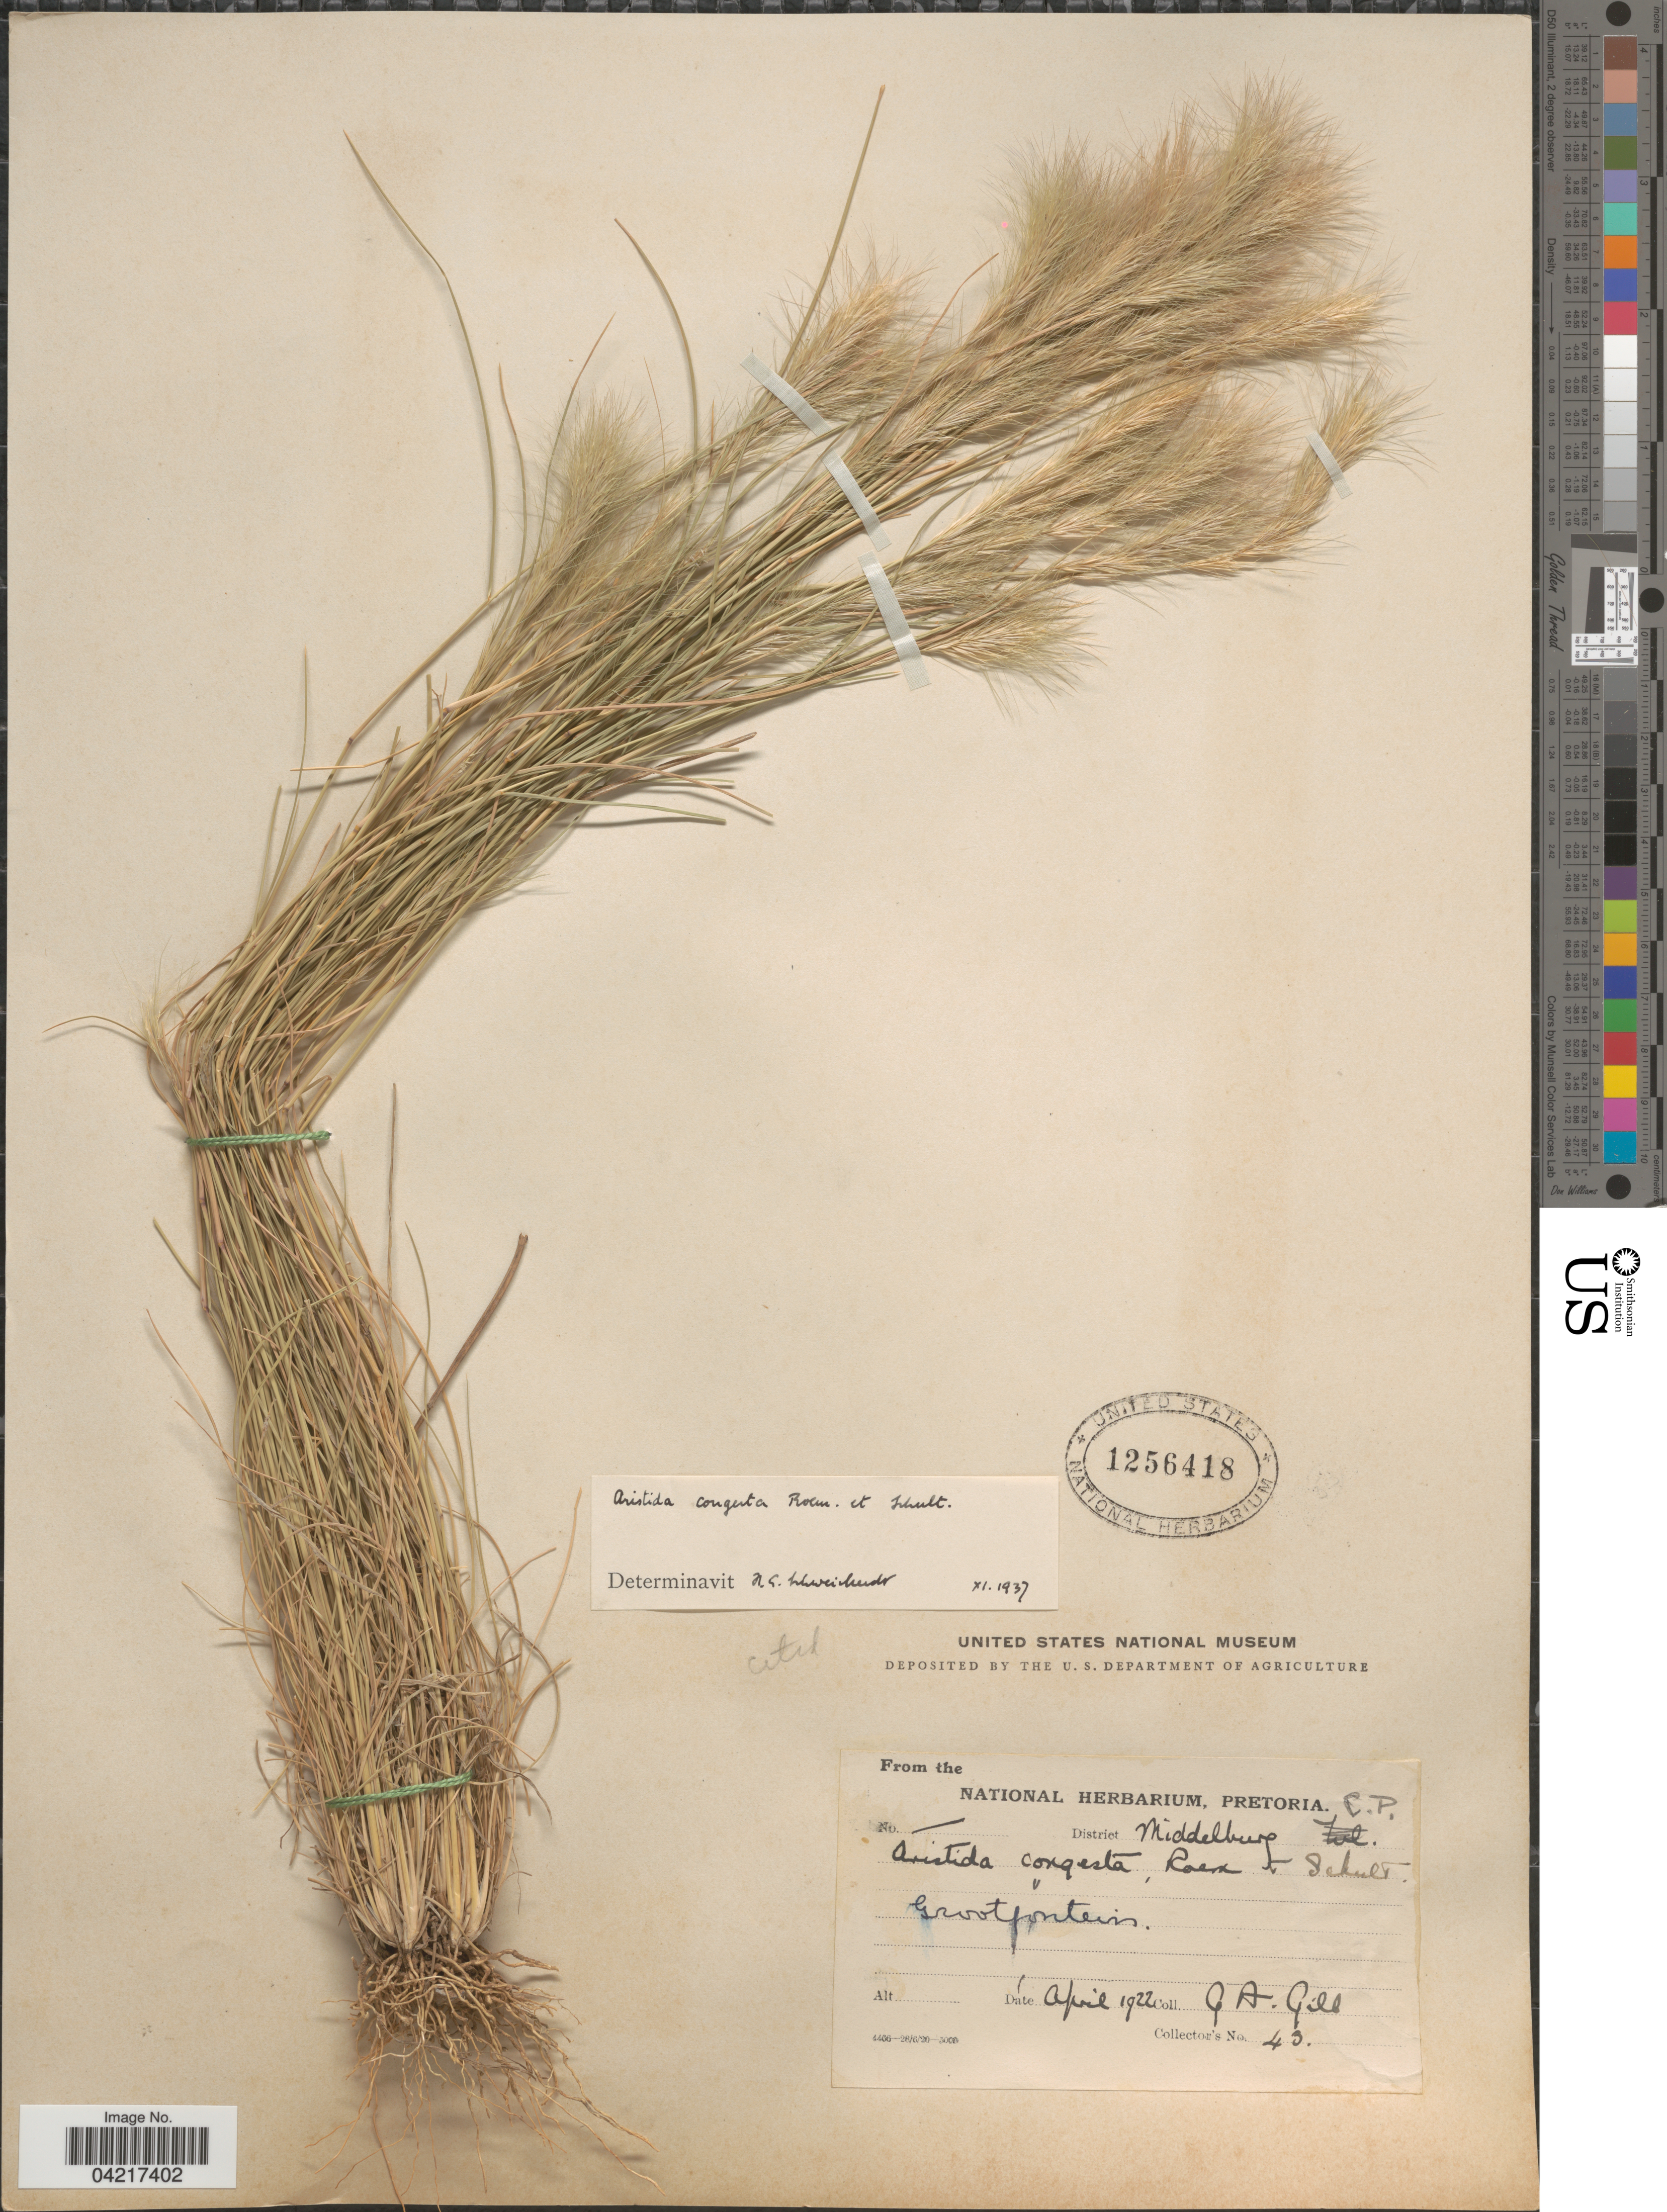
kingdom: Plantae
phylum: Tracheophyta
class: Liliopsida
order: Poales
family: Poaceae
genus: Aristida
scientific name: Aristida congesta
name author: Roem. & Schult.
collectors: G. Gill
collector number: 43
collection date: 1922-04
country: South Africa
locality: District Middelburg. Grootfontein.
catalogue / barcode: US 1256418